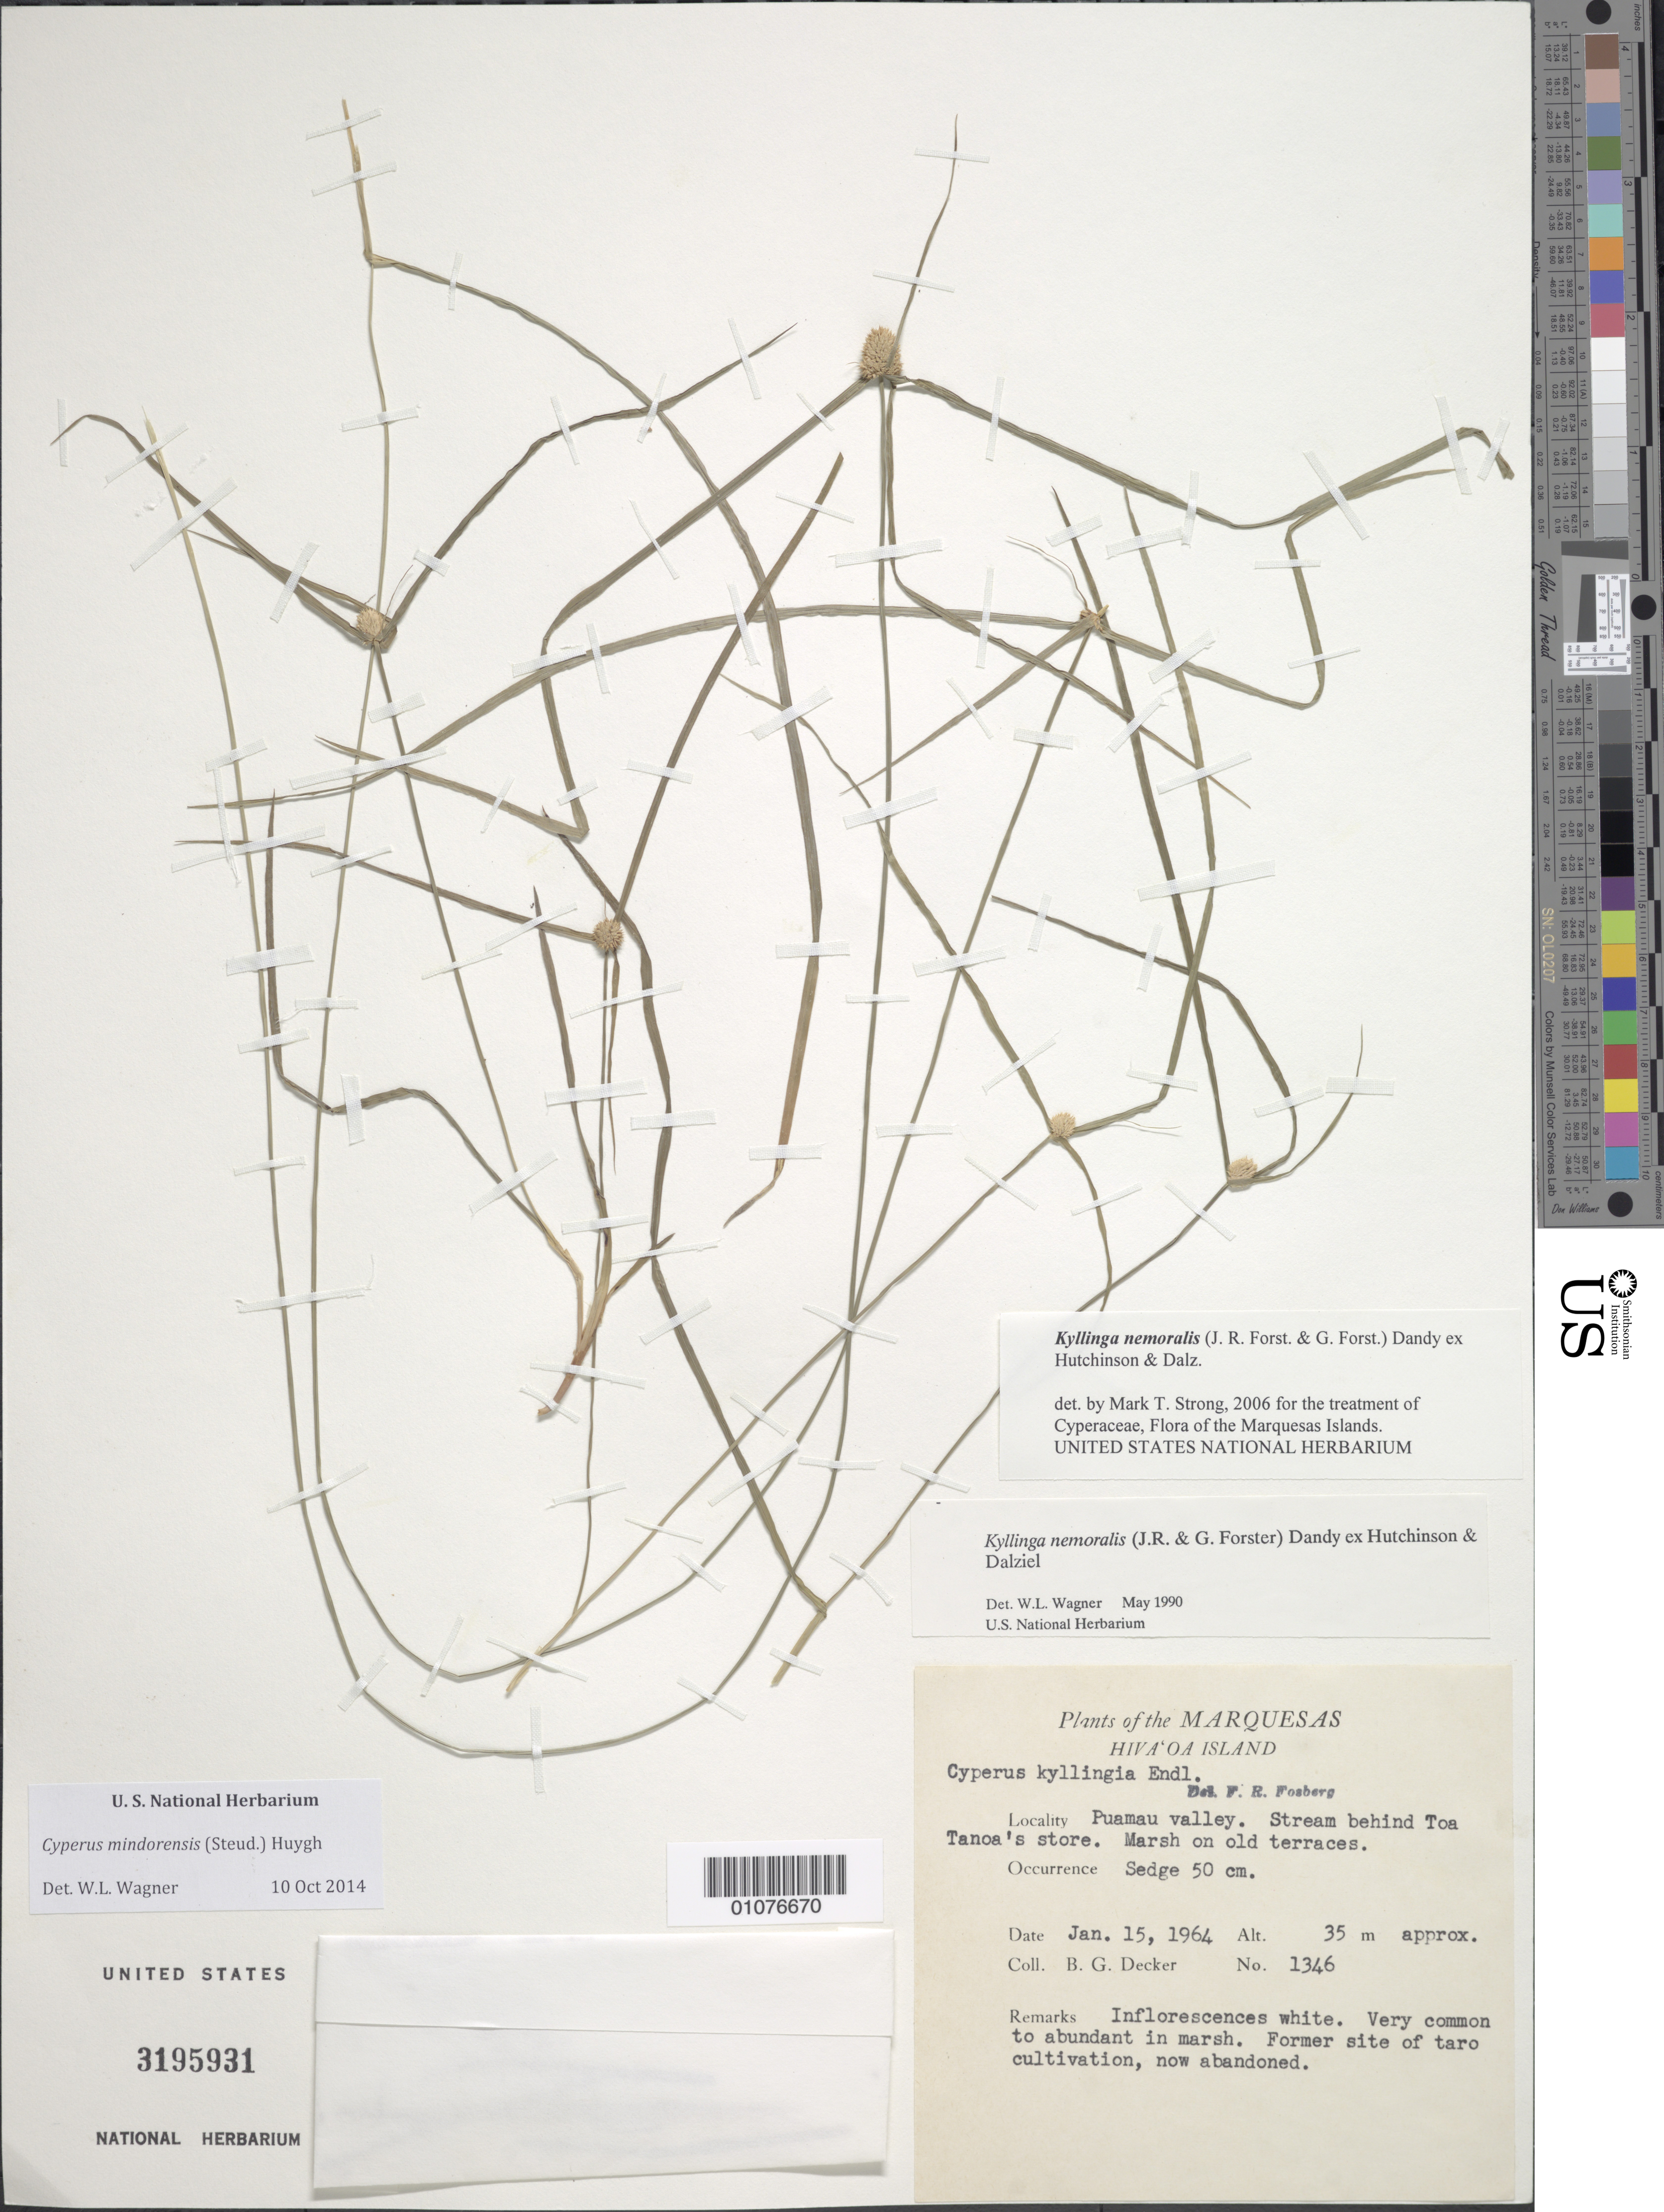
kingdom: Plantae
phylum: Tracheophyta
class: Liliopsida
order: Poales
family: Cyperaceae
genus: Cyperus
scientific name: Cyperus mindorensis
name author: (Steud.) Huygh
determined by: Lorence, David H., (PTBG), National Tropical Botanical Garden (UNITED STATES)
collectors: B. G. Decker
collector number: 1346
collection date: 1964-01-15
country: French Polynesia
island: Hiva Oa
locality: Puamau Valley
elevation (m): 35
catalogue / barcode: US 3195931